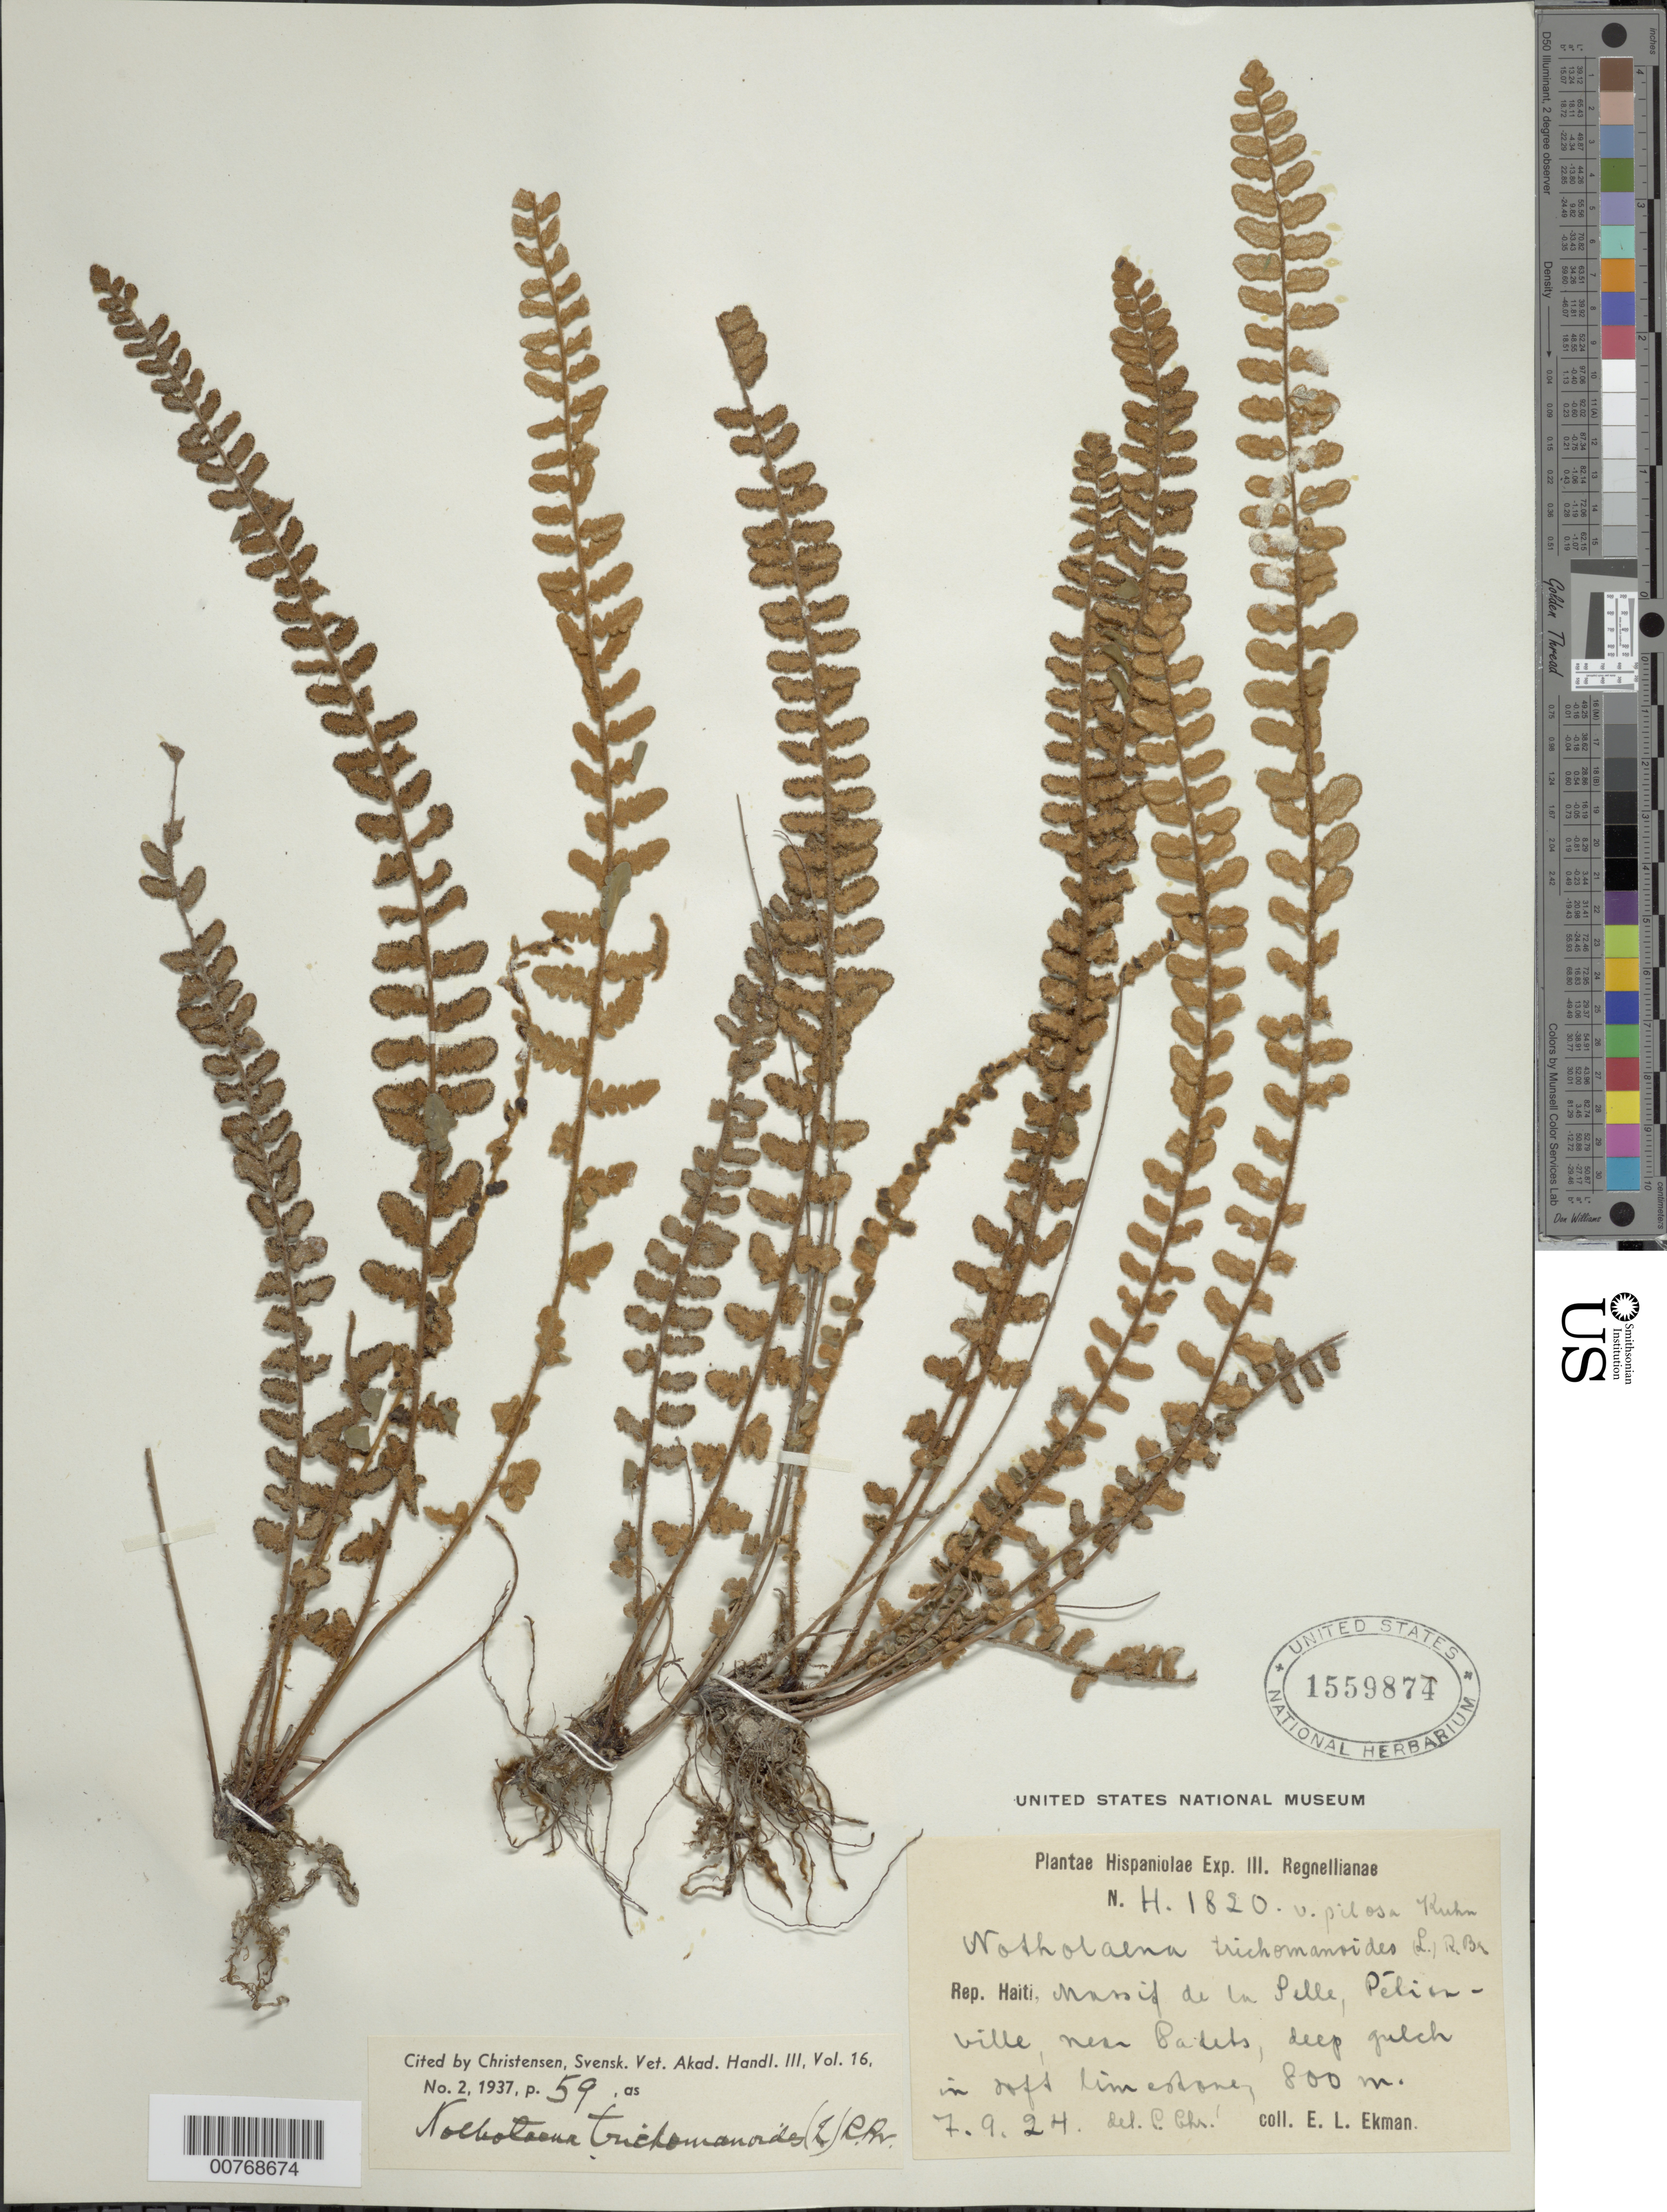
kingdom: Plantae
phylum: Tracheophyta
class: Polypodiopsida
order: Polypodiales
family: Pteridaceae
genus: Notholaena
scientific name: Notholaena trichomanoides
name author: (L.) Desv.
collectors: E. L. Ekman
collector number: H 1820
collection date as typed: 07 Sep 1924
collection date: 1924-09-07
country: Haiti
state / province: Ouest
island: Hispaniola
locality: Massif de la Selle, Pétionville, near Cadets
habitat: Deep gulch in soft limestone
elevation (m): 800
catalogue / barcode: US 1559874